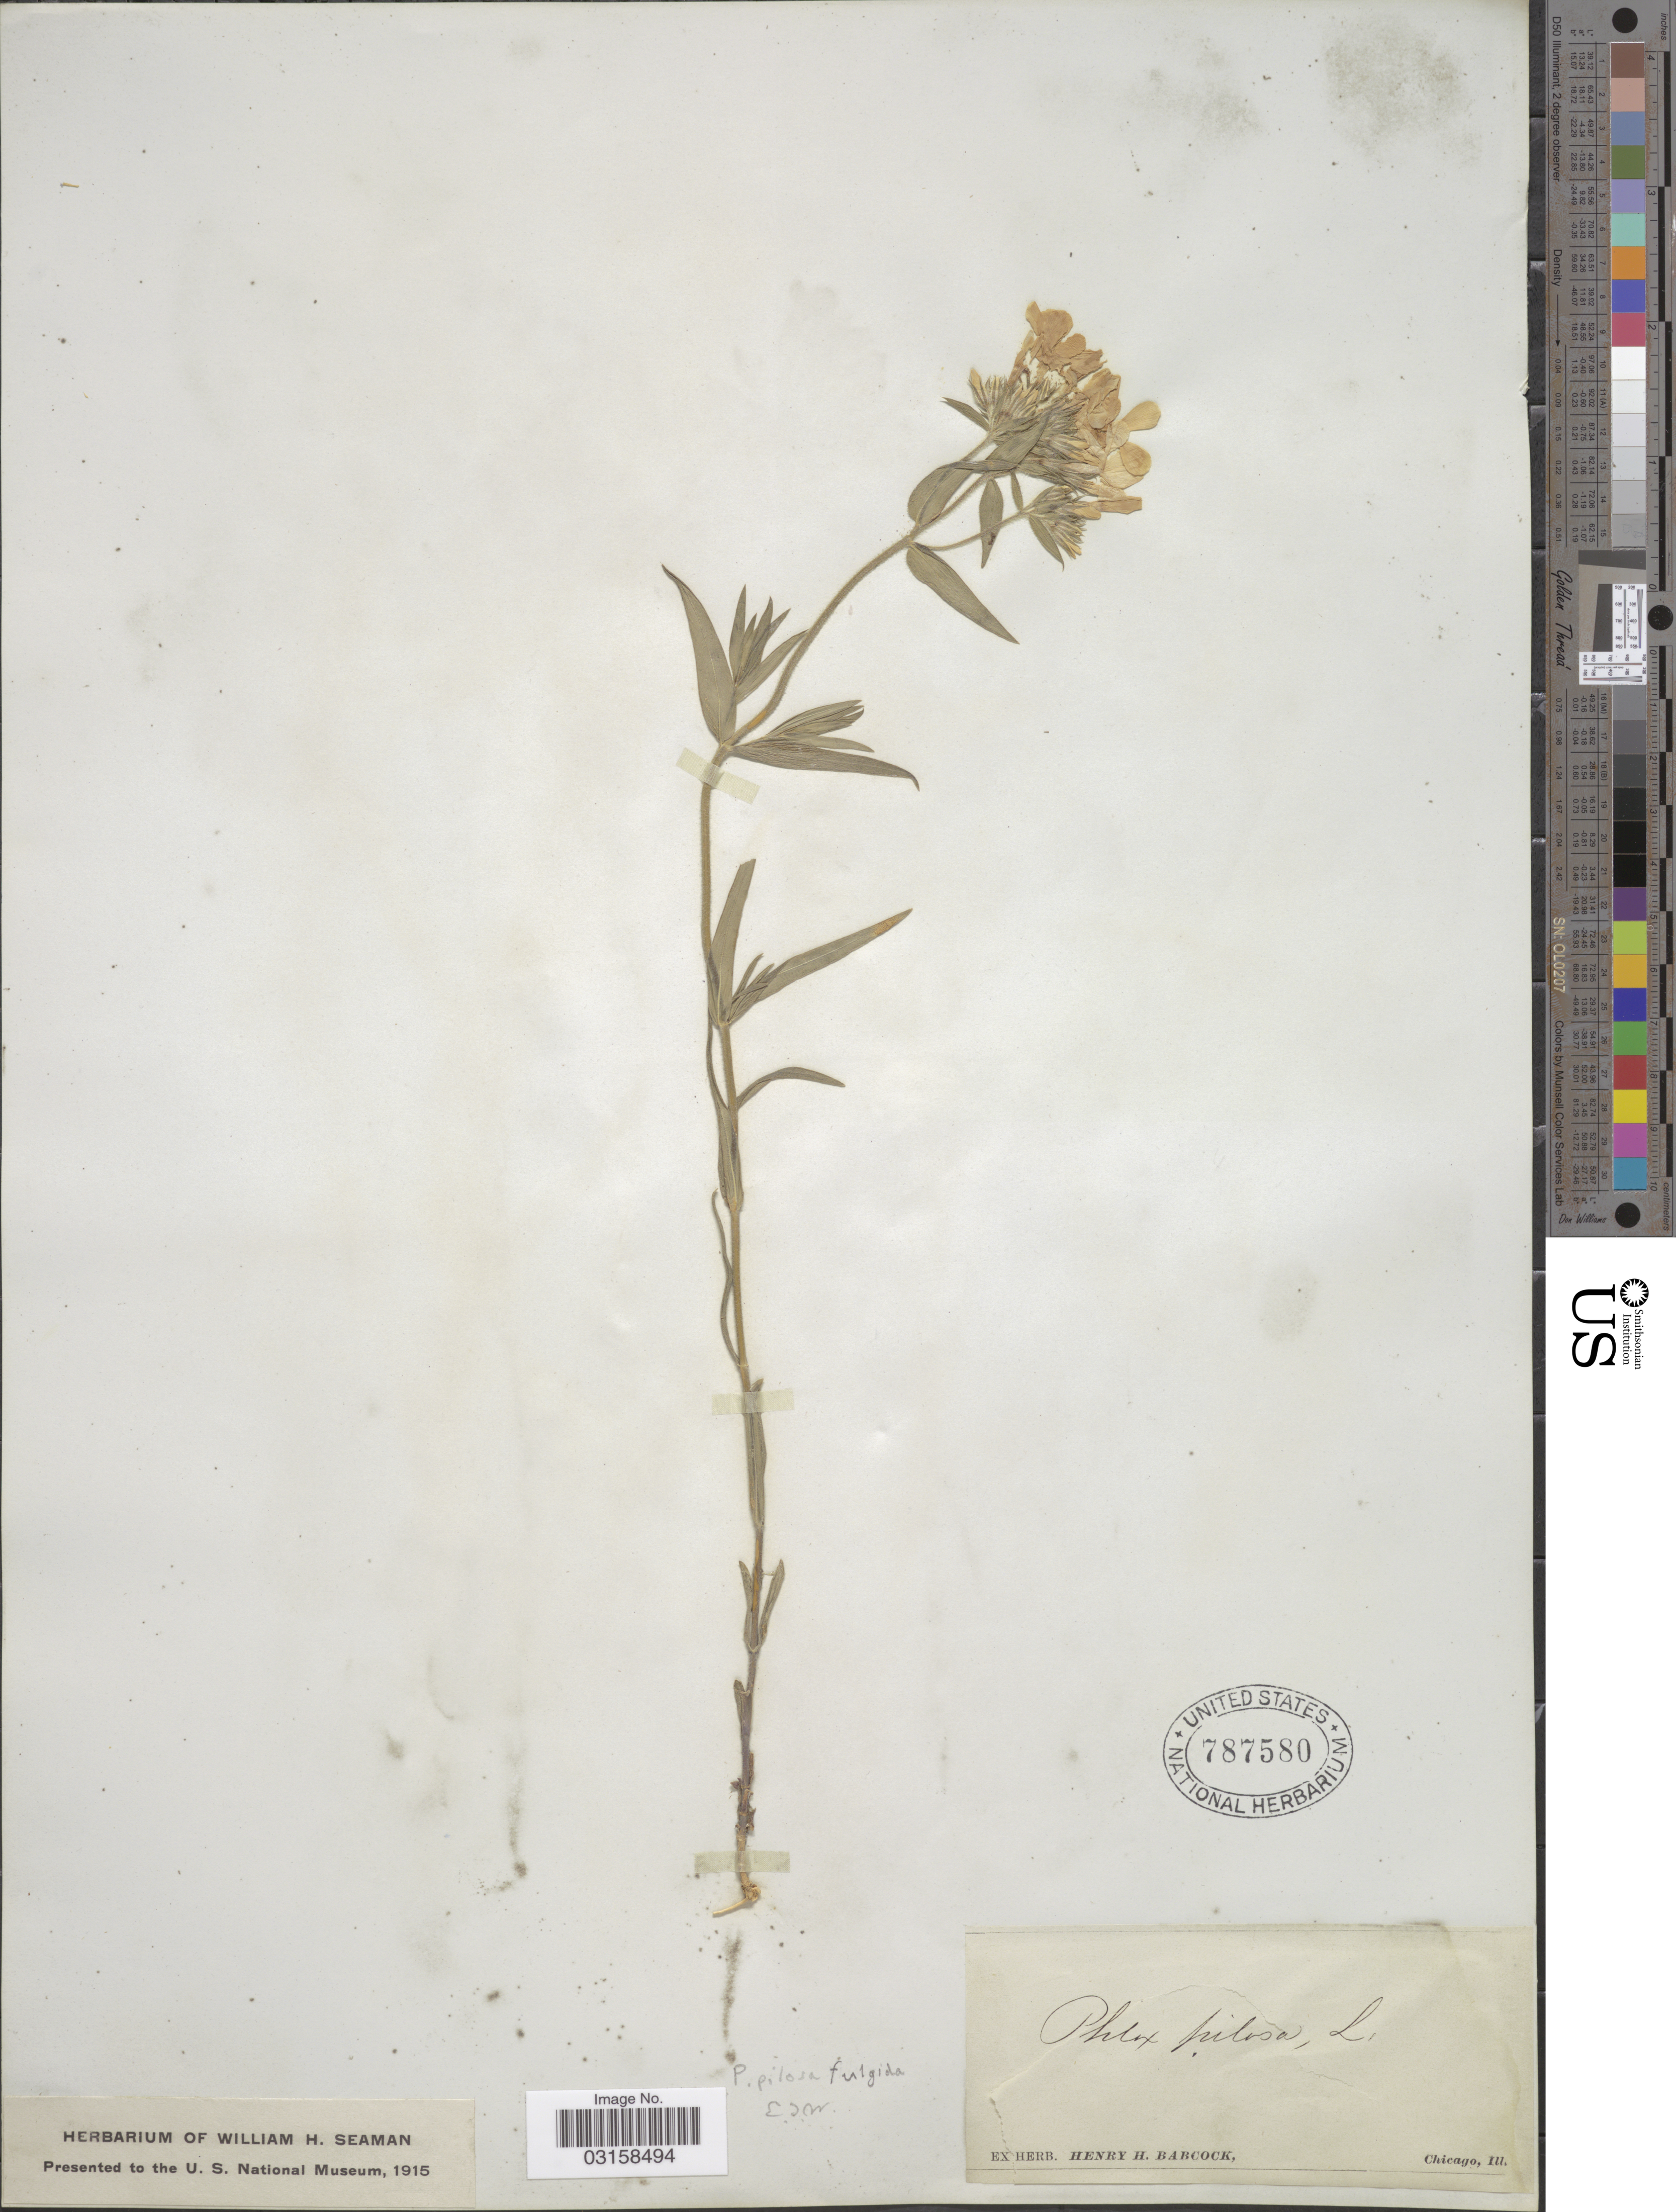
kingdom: Plantae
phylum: Tracheophyta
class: Magnoliopsida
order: Ericales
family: Polemoniaceae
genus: Phlox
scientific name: Phlox pilosa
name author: L.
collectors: ex herb. Henry Homes Babcock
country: United States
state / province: Illinois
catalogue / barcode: US 787580